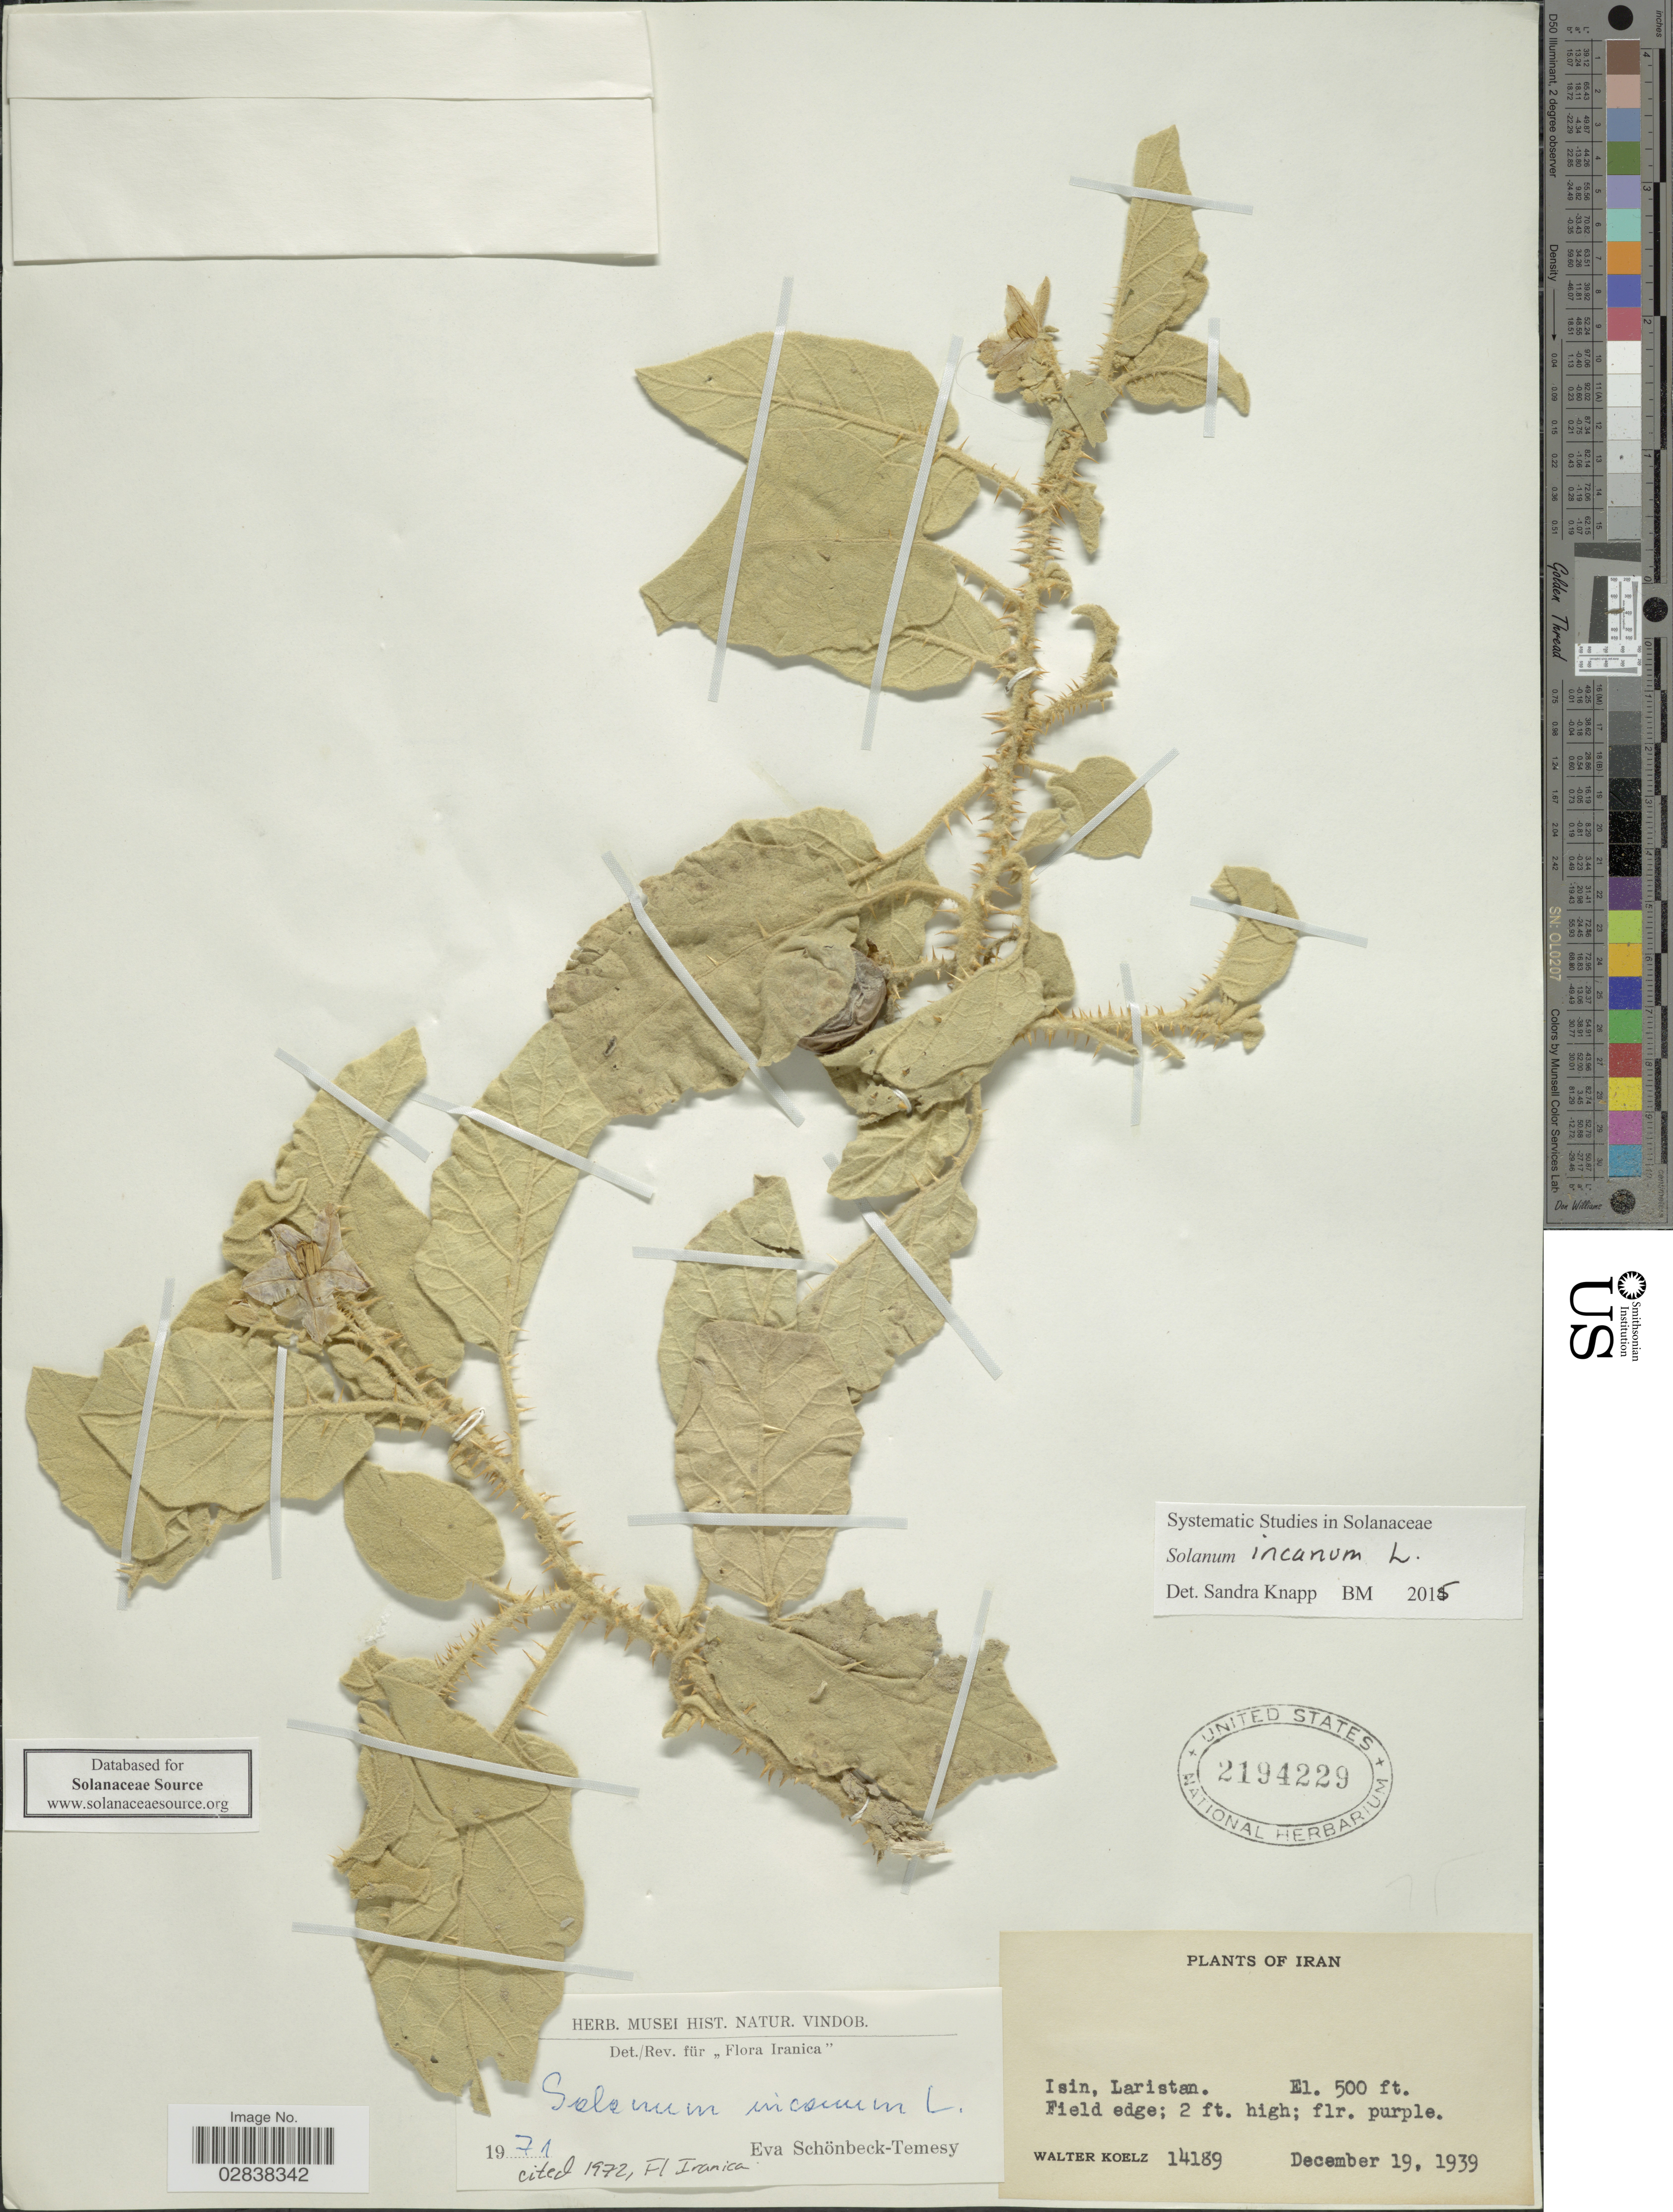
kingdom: Plantae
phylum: Tracheophyta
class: Magnoliopsida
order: Solanales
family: Solanaceae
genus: Solanum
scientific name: Solanum incanum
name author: L.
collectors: W. N. Koelz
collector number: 14189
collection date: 1939-12-19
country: Iran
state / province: Hormozgan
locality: Isin, Laristan.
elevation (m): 152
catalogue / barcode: US 2194229